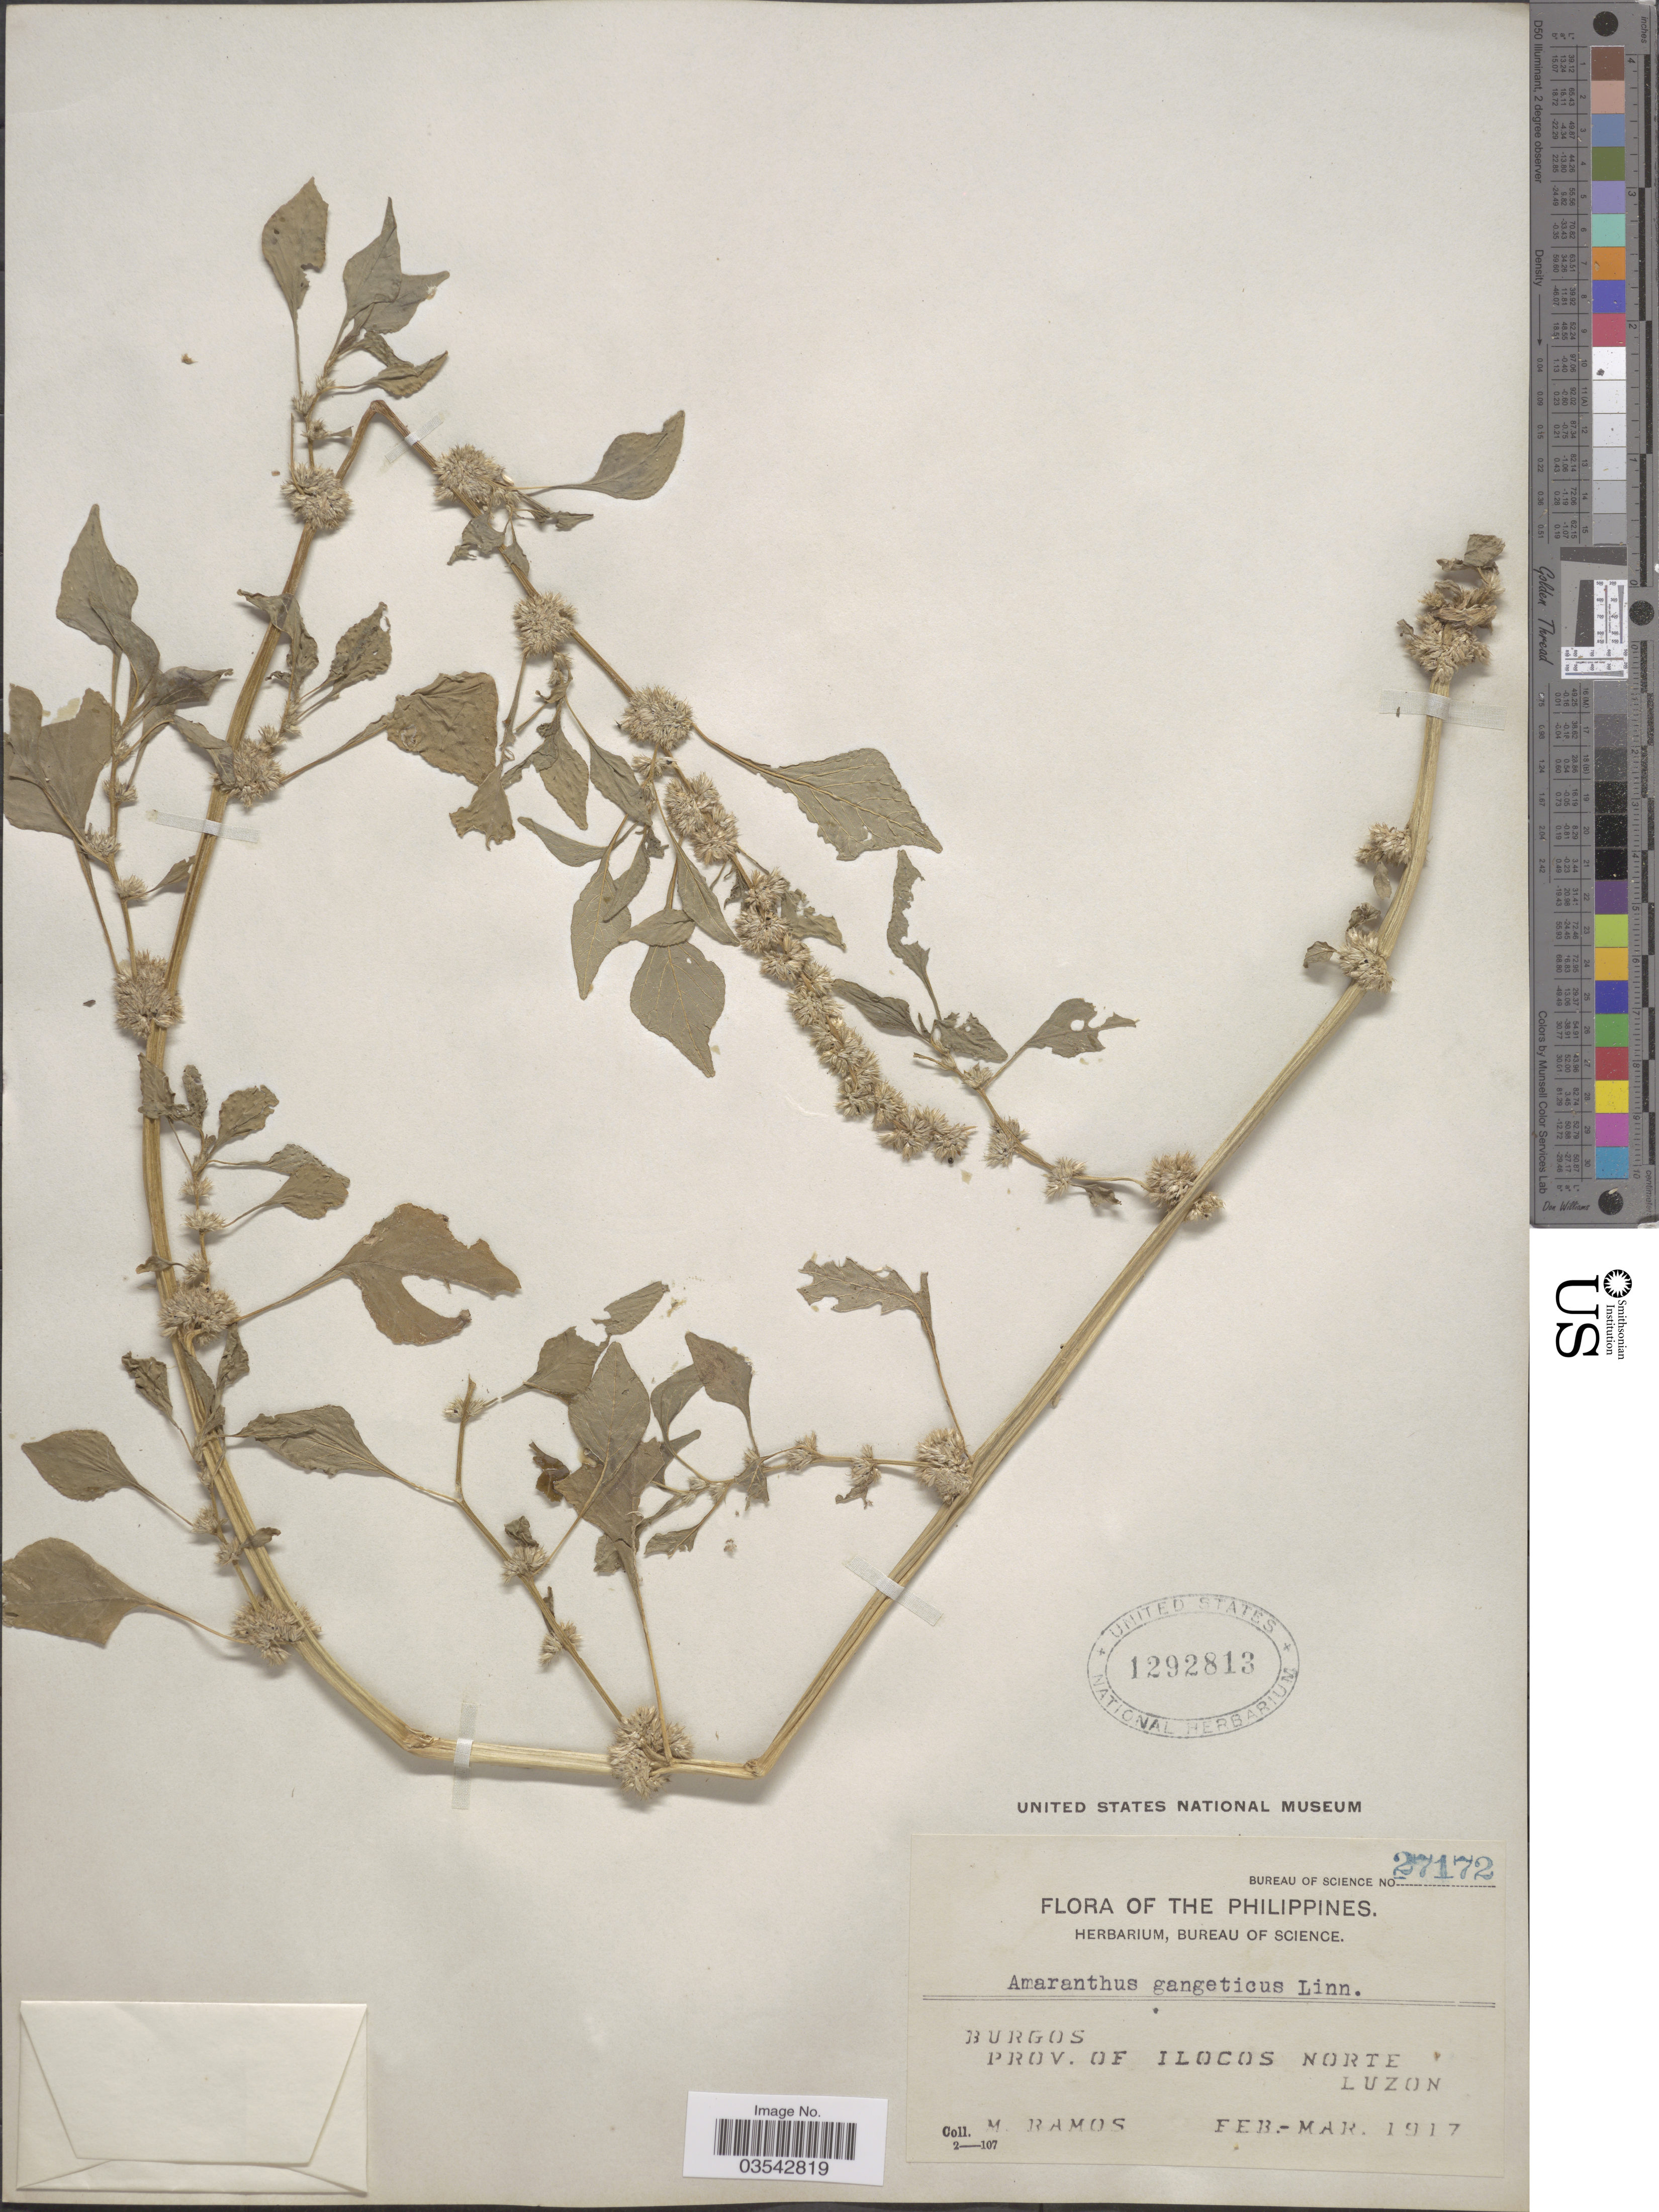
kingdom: Plantae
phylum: Tracheophyta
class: Magnoliopsida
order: Caryophyllales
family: Amaranthaceae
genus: Amaranthus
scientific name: Amaranthus tricolor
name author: L.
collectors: M. Ramos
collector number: Bureau of Science 27172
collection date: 1917-02/1917-03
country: Philippines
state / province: Ilocos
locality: Burgos. Prov. of Ilocos Norte. Luzon.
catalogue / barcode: US 1292813